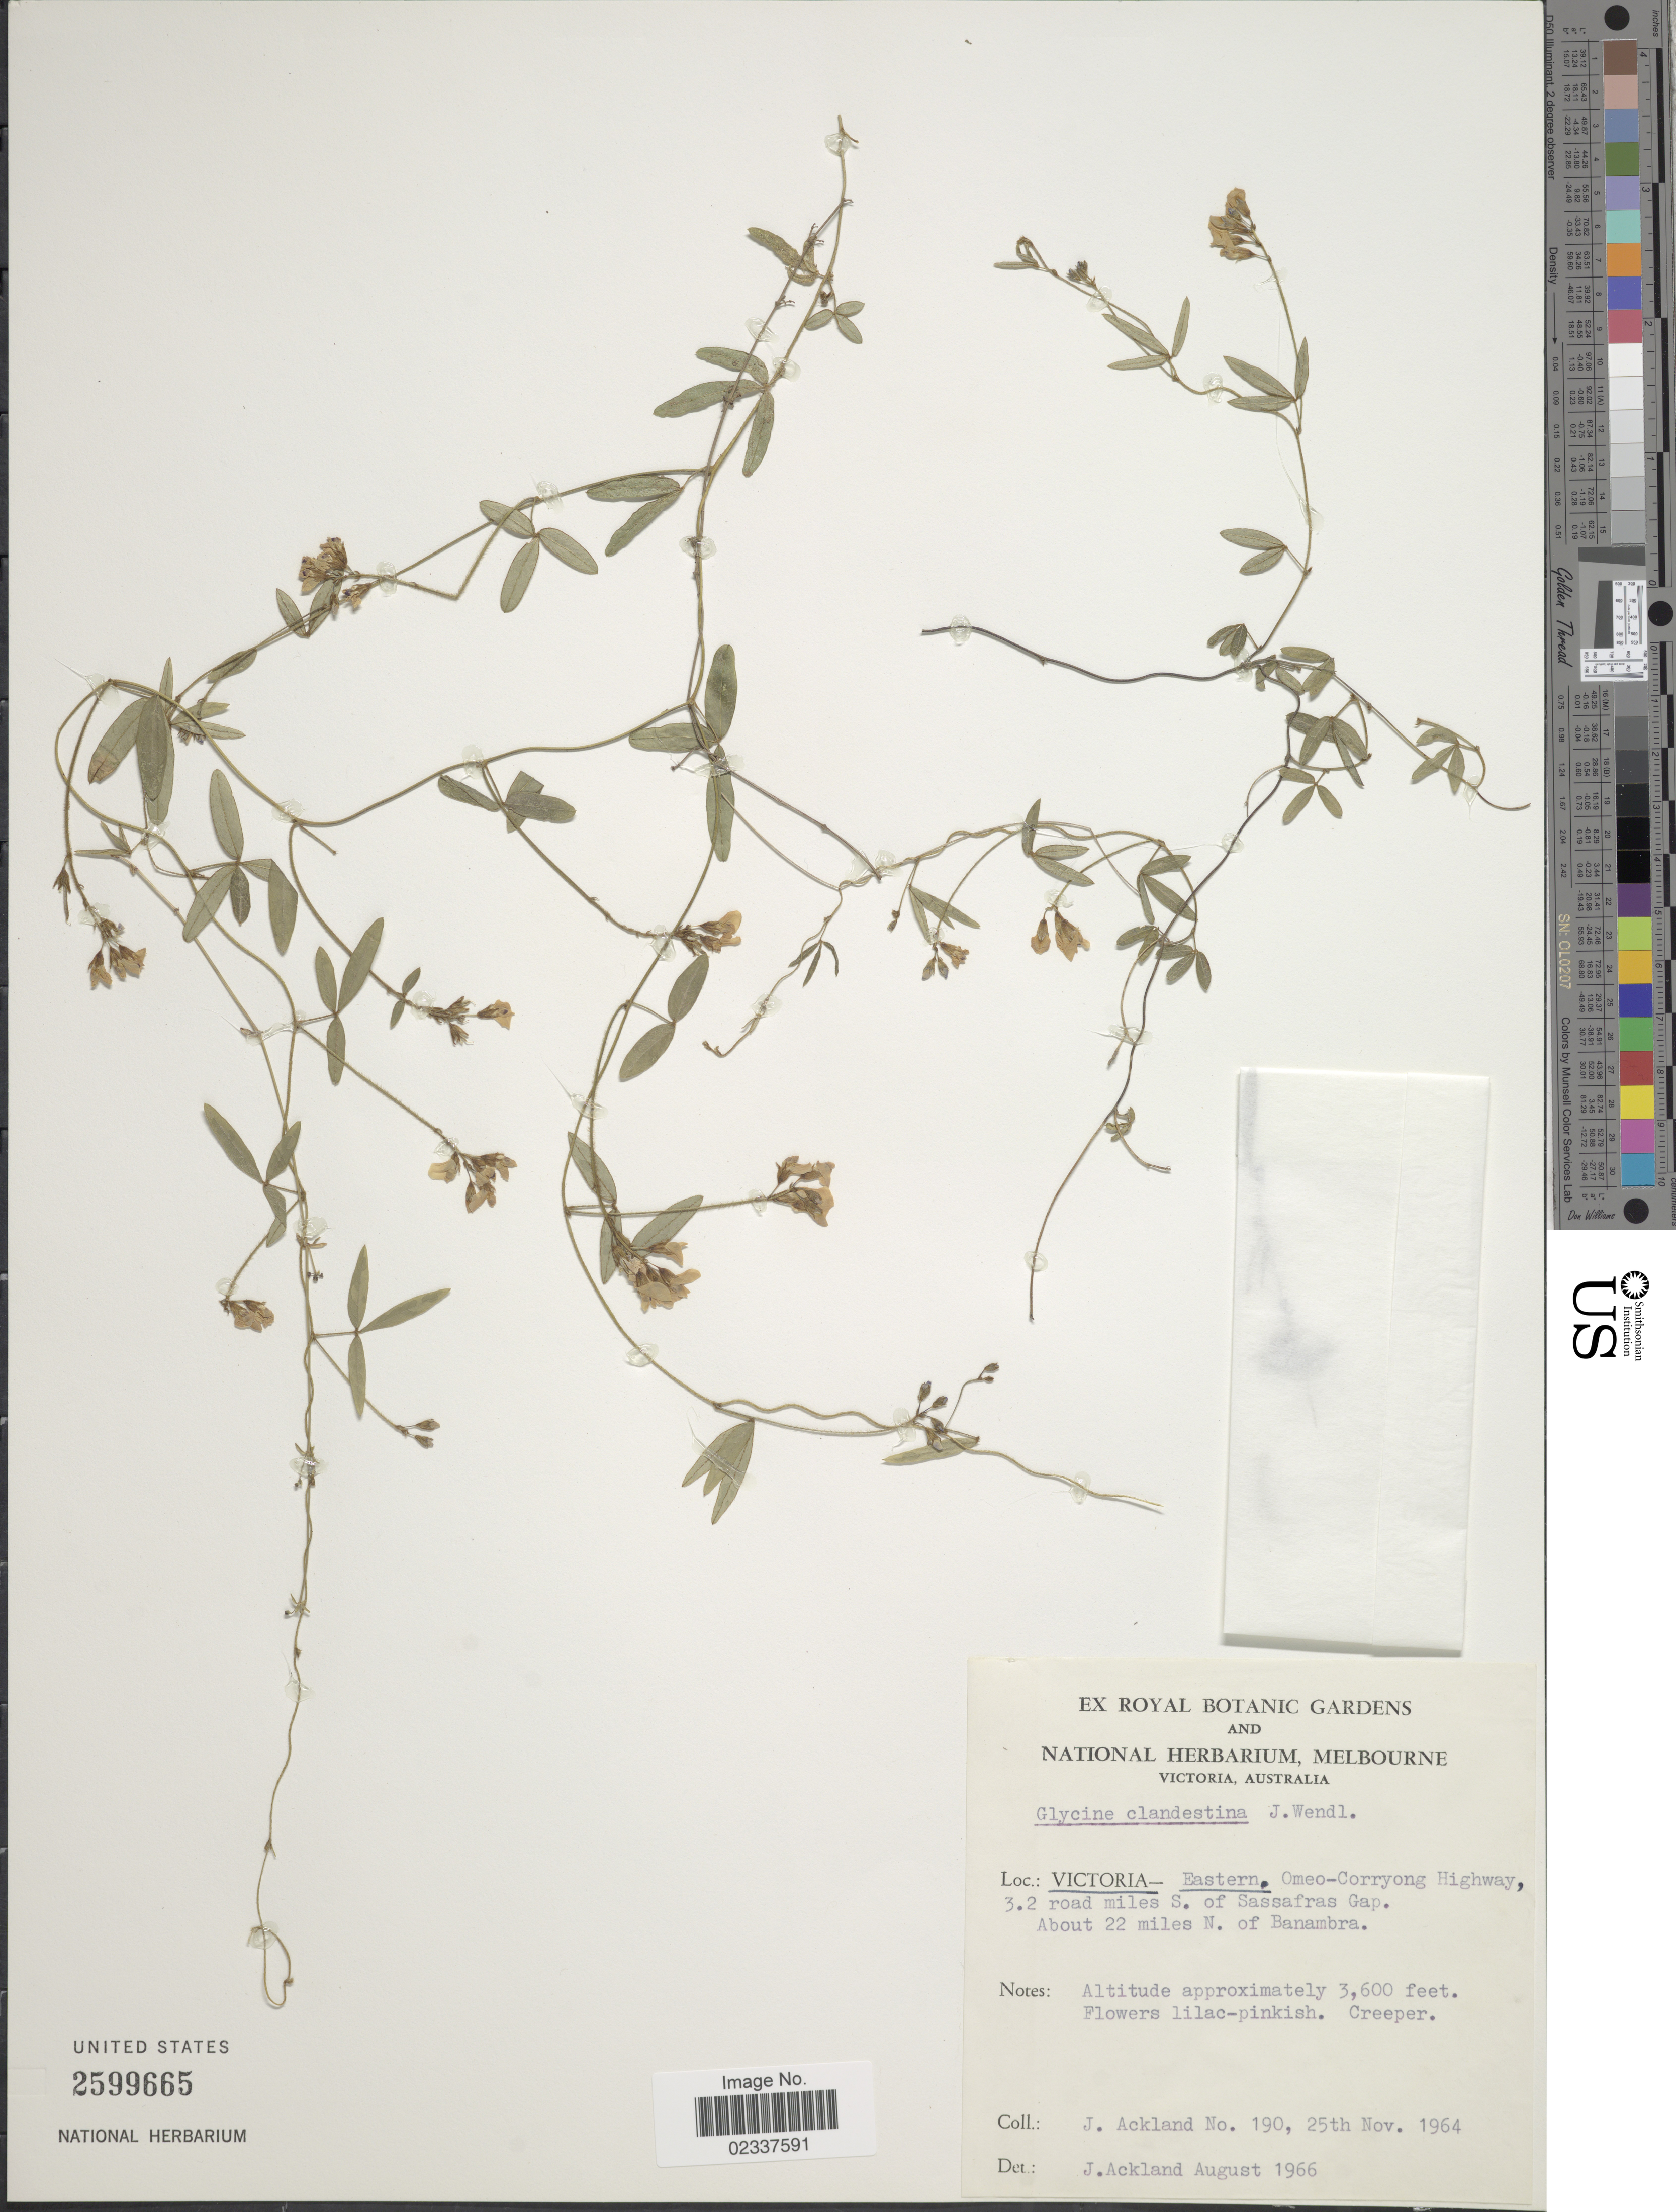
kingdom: Plantae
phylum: Tracheophyta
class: Magnoliopsida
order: Fabales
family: Fabaceae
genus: Glycine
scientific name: Glycine clandestina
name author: J.C. Wendl.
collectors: J. J. Ackland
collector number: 190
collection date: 1964-11-25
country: Australia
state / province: Victoria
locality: Victoria, Eastern, Omeo-Corryong Highway, 3.2 road miles S. of Sassafras Gap. About 22 miles N. of Banambra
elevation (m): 1097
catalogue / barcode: US 2599665